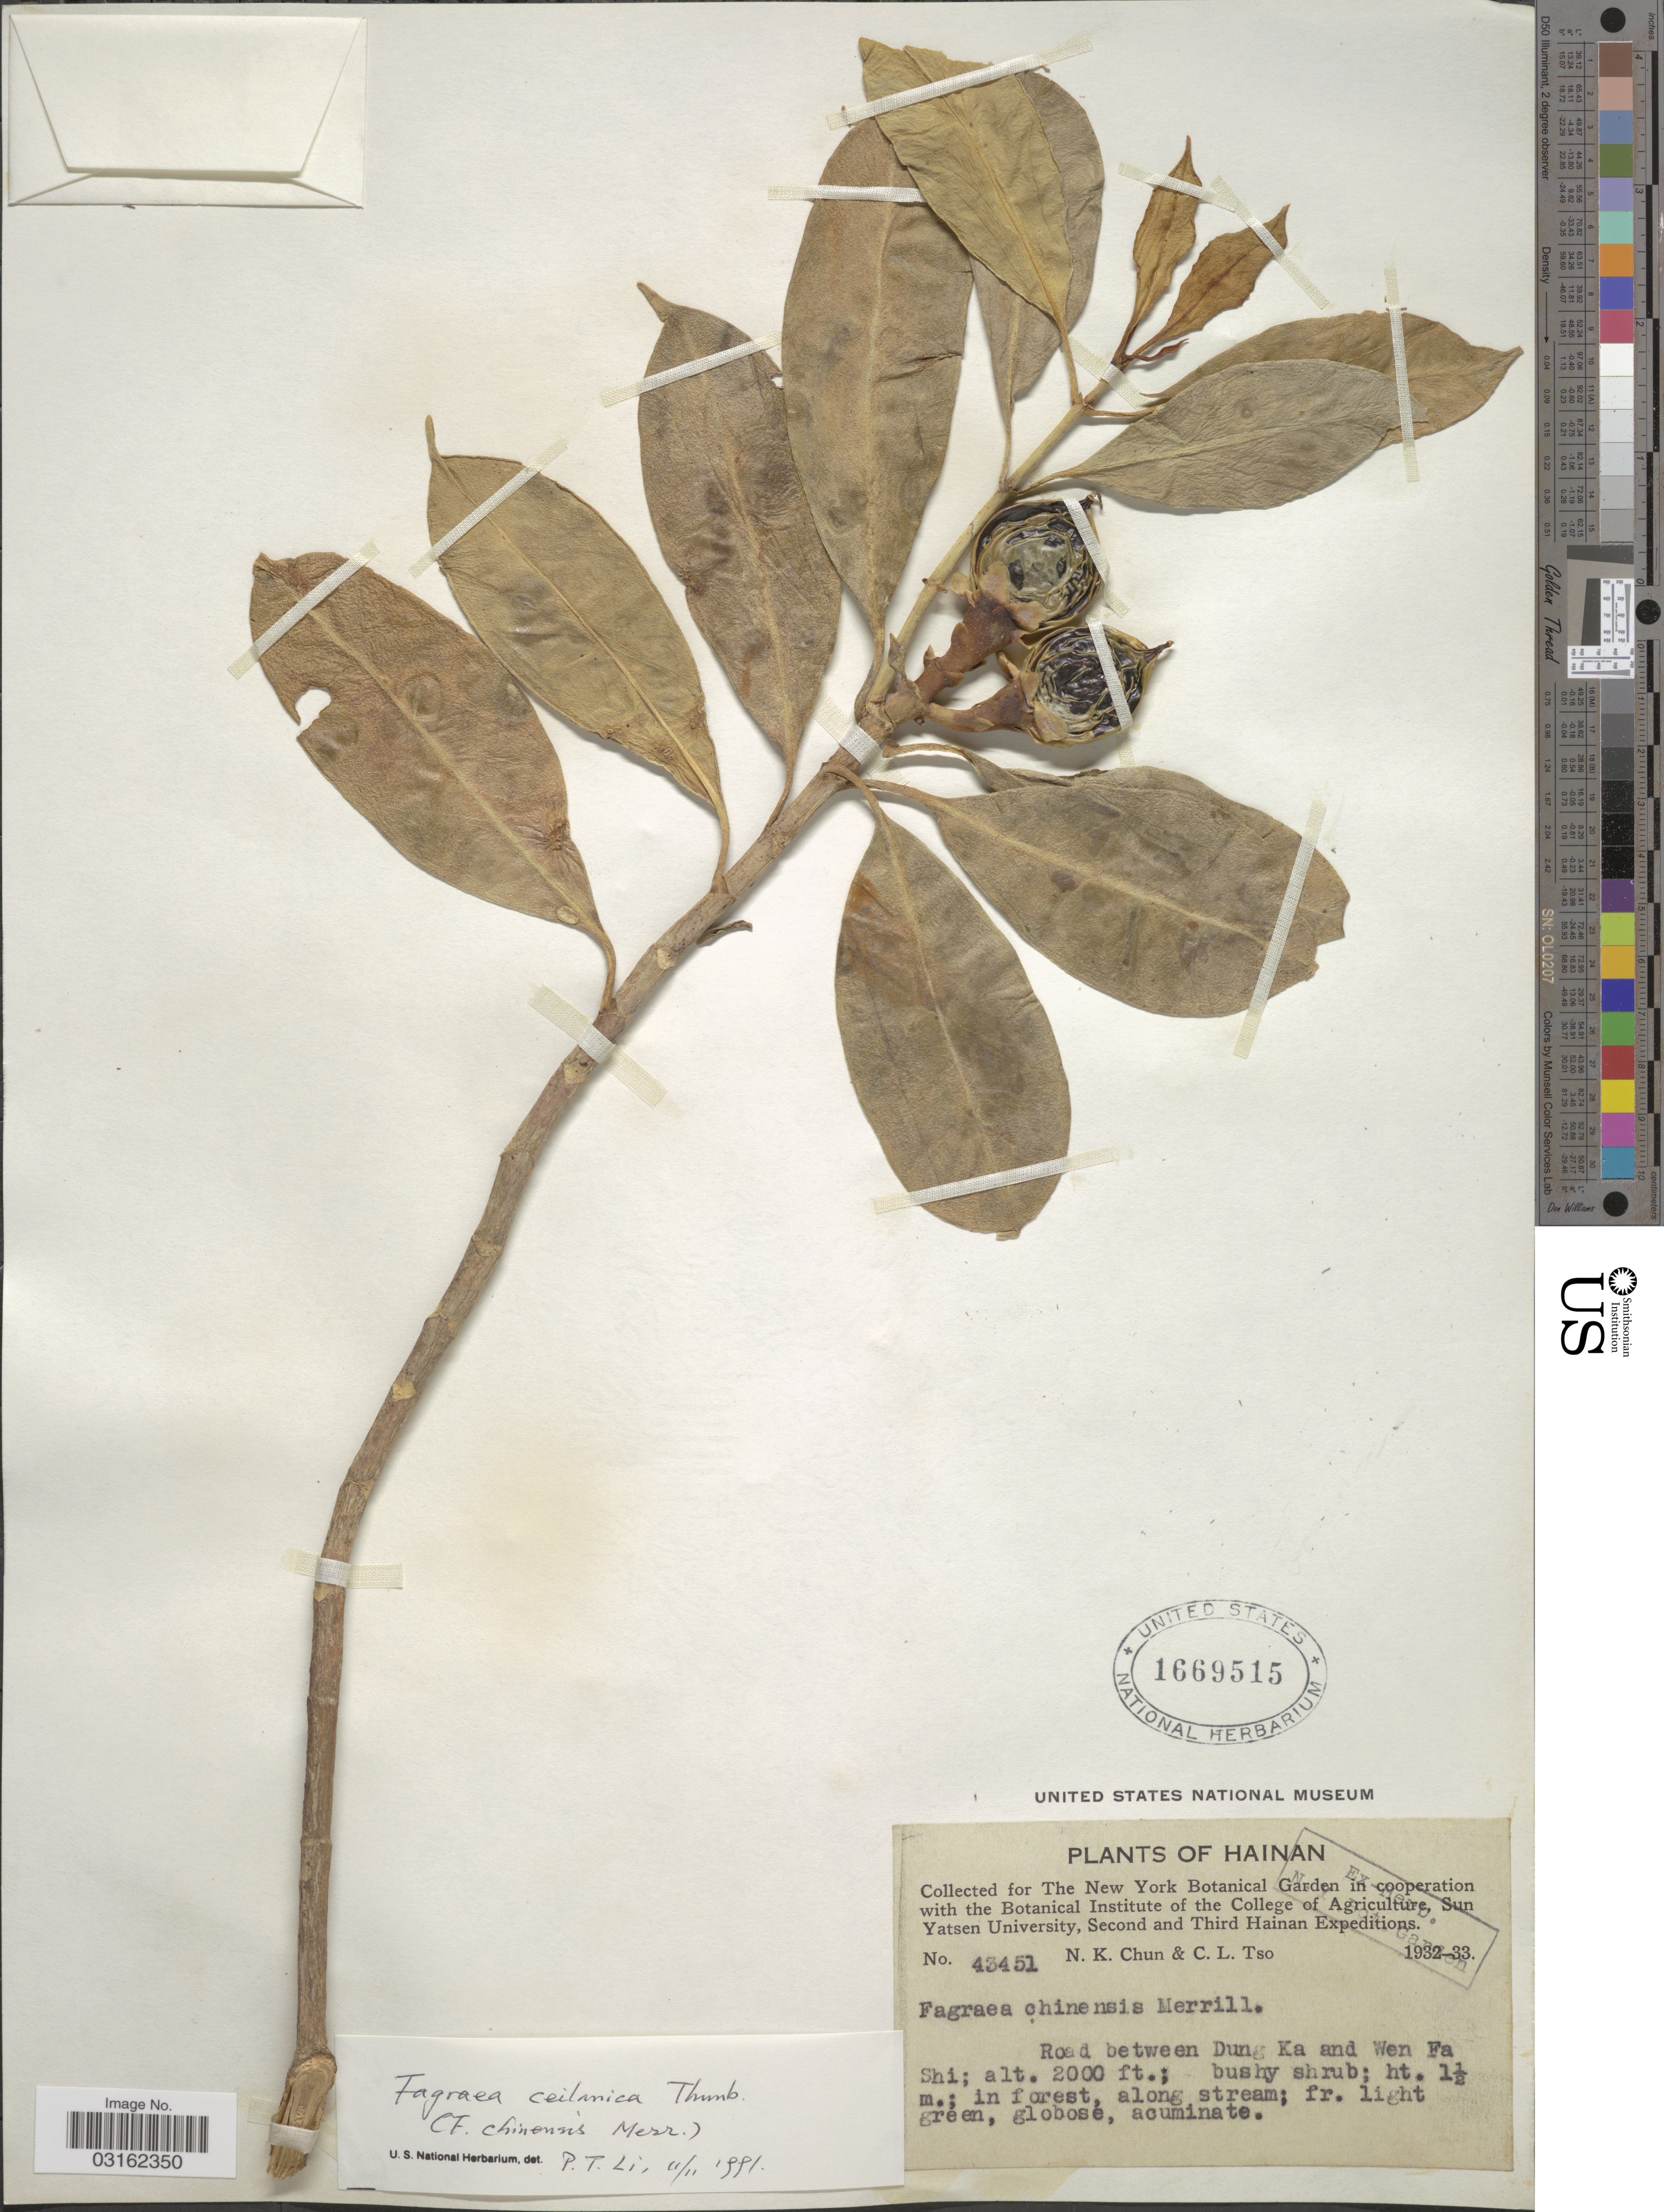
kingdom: Plantae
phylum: Tracheophyta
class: Magnoliopsida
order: Gentianales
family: Gentianaceae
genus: Fagraea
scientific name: Fagraea ceilanica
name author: Thunb.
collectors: N. K. Chun & C. Tso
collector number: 43451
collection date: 1932/1933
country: China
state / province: Hainan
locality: Road between Dung Ka and Wen Fa Shi.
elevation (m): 610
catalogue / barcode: US 1669515